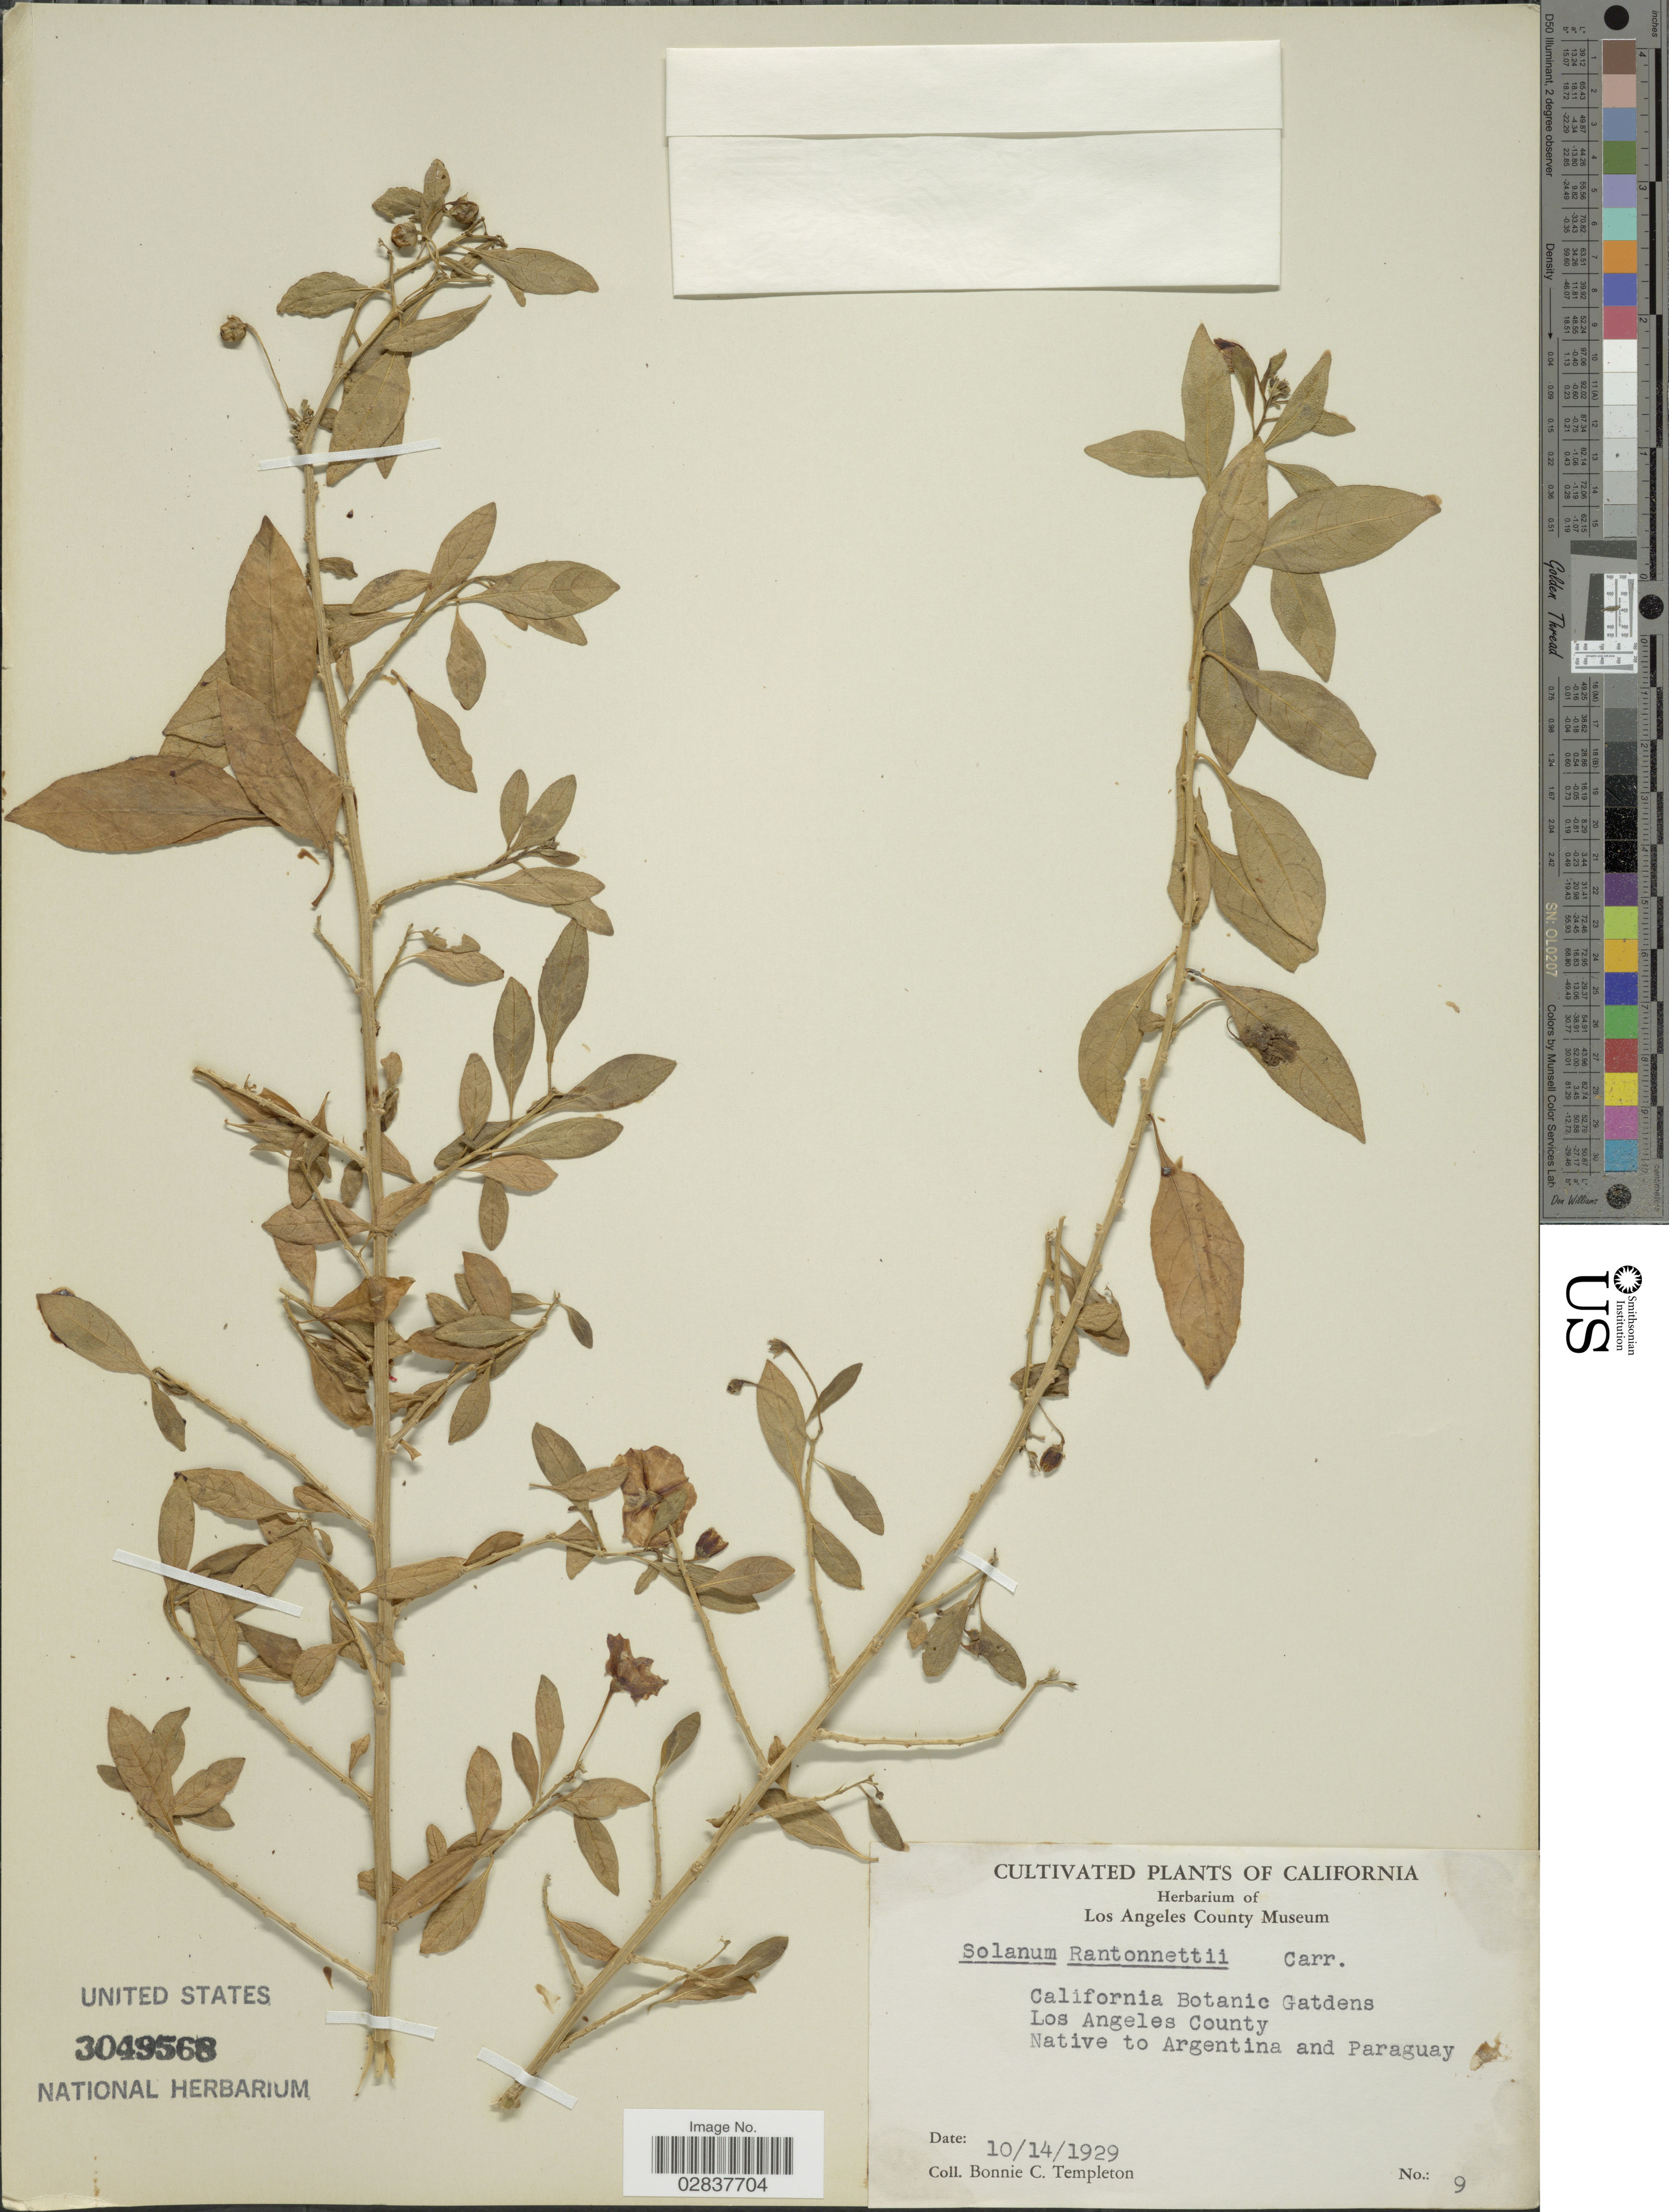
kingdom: Plantae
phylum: Tracheophyta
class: Magnoliopsida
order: Solanales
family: Solanaceae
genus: Solanum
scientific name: Solanum rantonnetii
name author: Carrière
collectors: B. Templeton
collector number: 9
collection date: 1929-10-14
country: United States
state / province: California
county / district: Los Angeles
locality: California Botanic Gardens. Los Angeles County. Native to Argentina and Paraguay.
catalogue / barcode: US 3049568